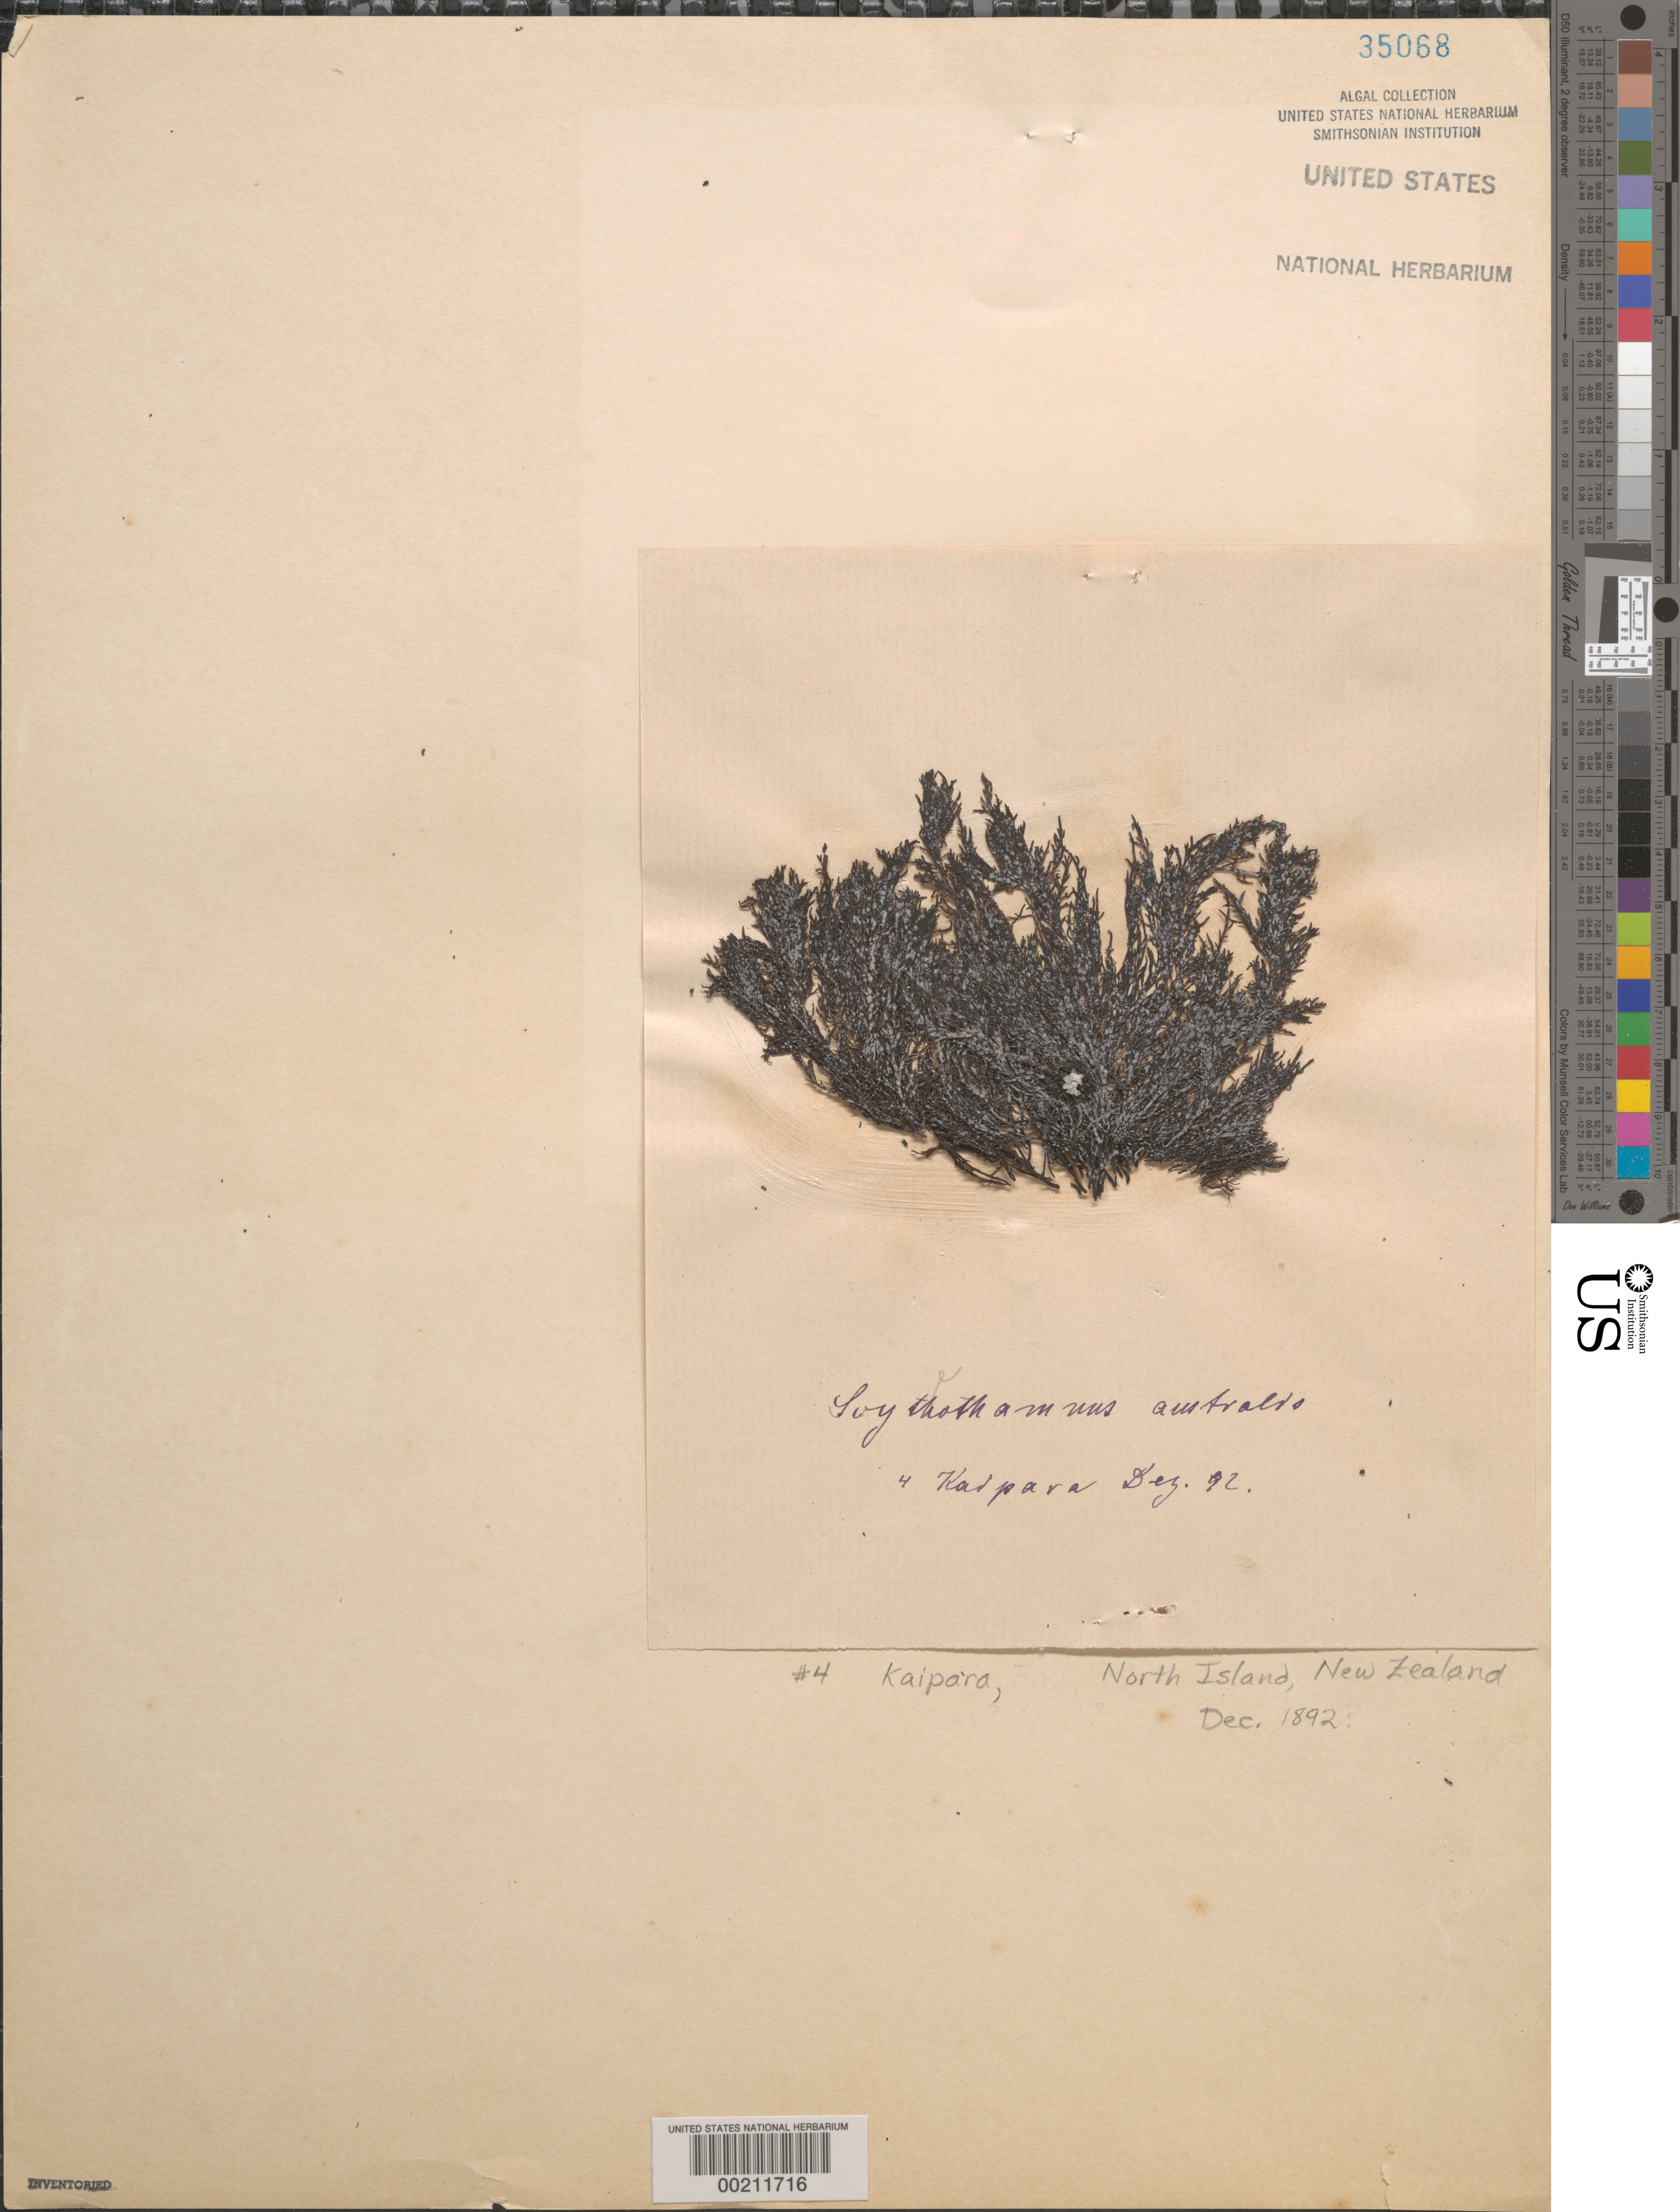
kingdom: Chromista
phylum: Ochrophyta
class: Phaeophyceae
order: Scytothamnales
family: Scytothamnaceae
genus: Scytothamnus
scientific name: Scytothamnus australis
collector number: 4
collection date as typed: Dec 1892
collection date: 1892-12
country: New Zealand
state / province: Northland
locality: Kaipara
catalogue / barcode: US 35068